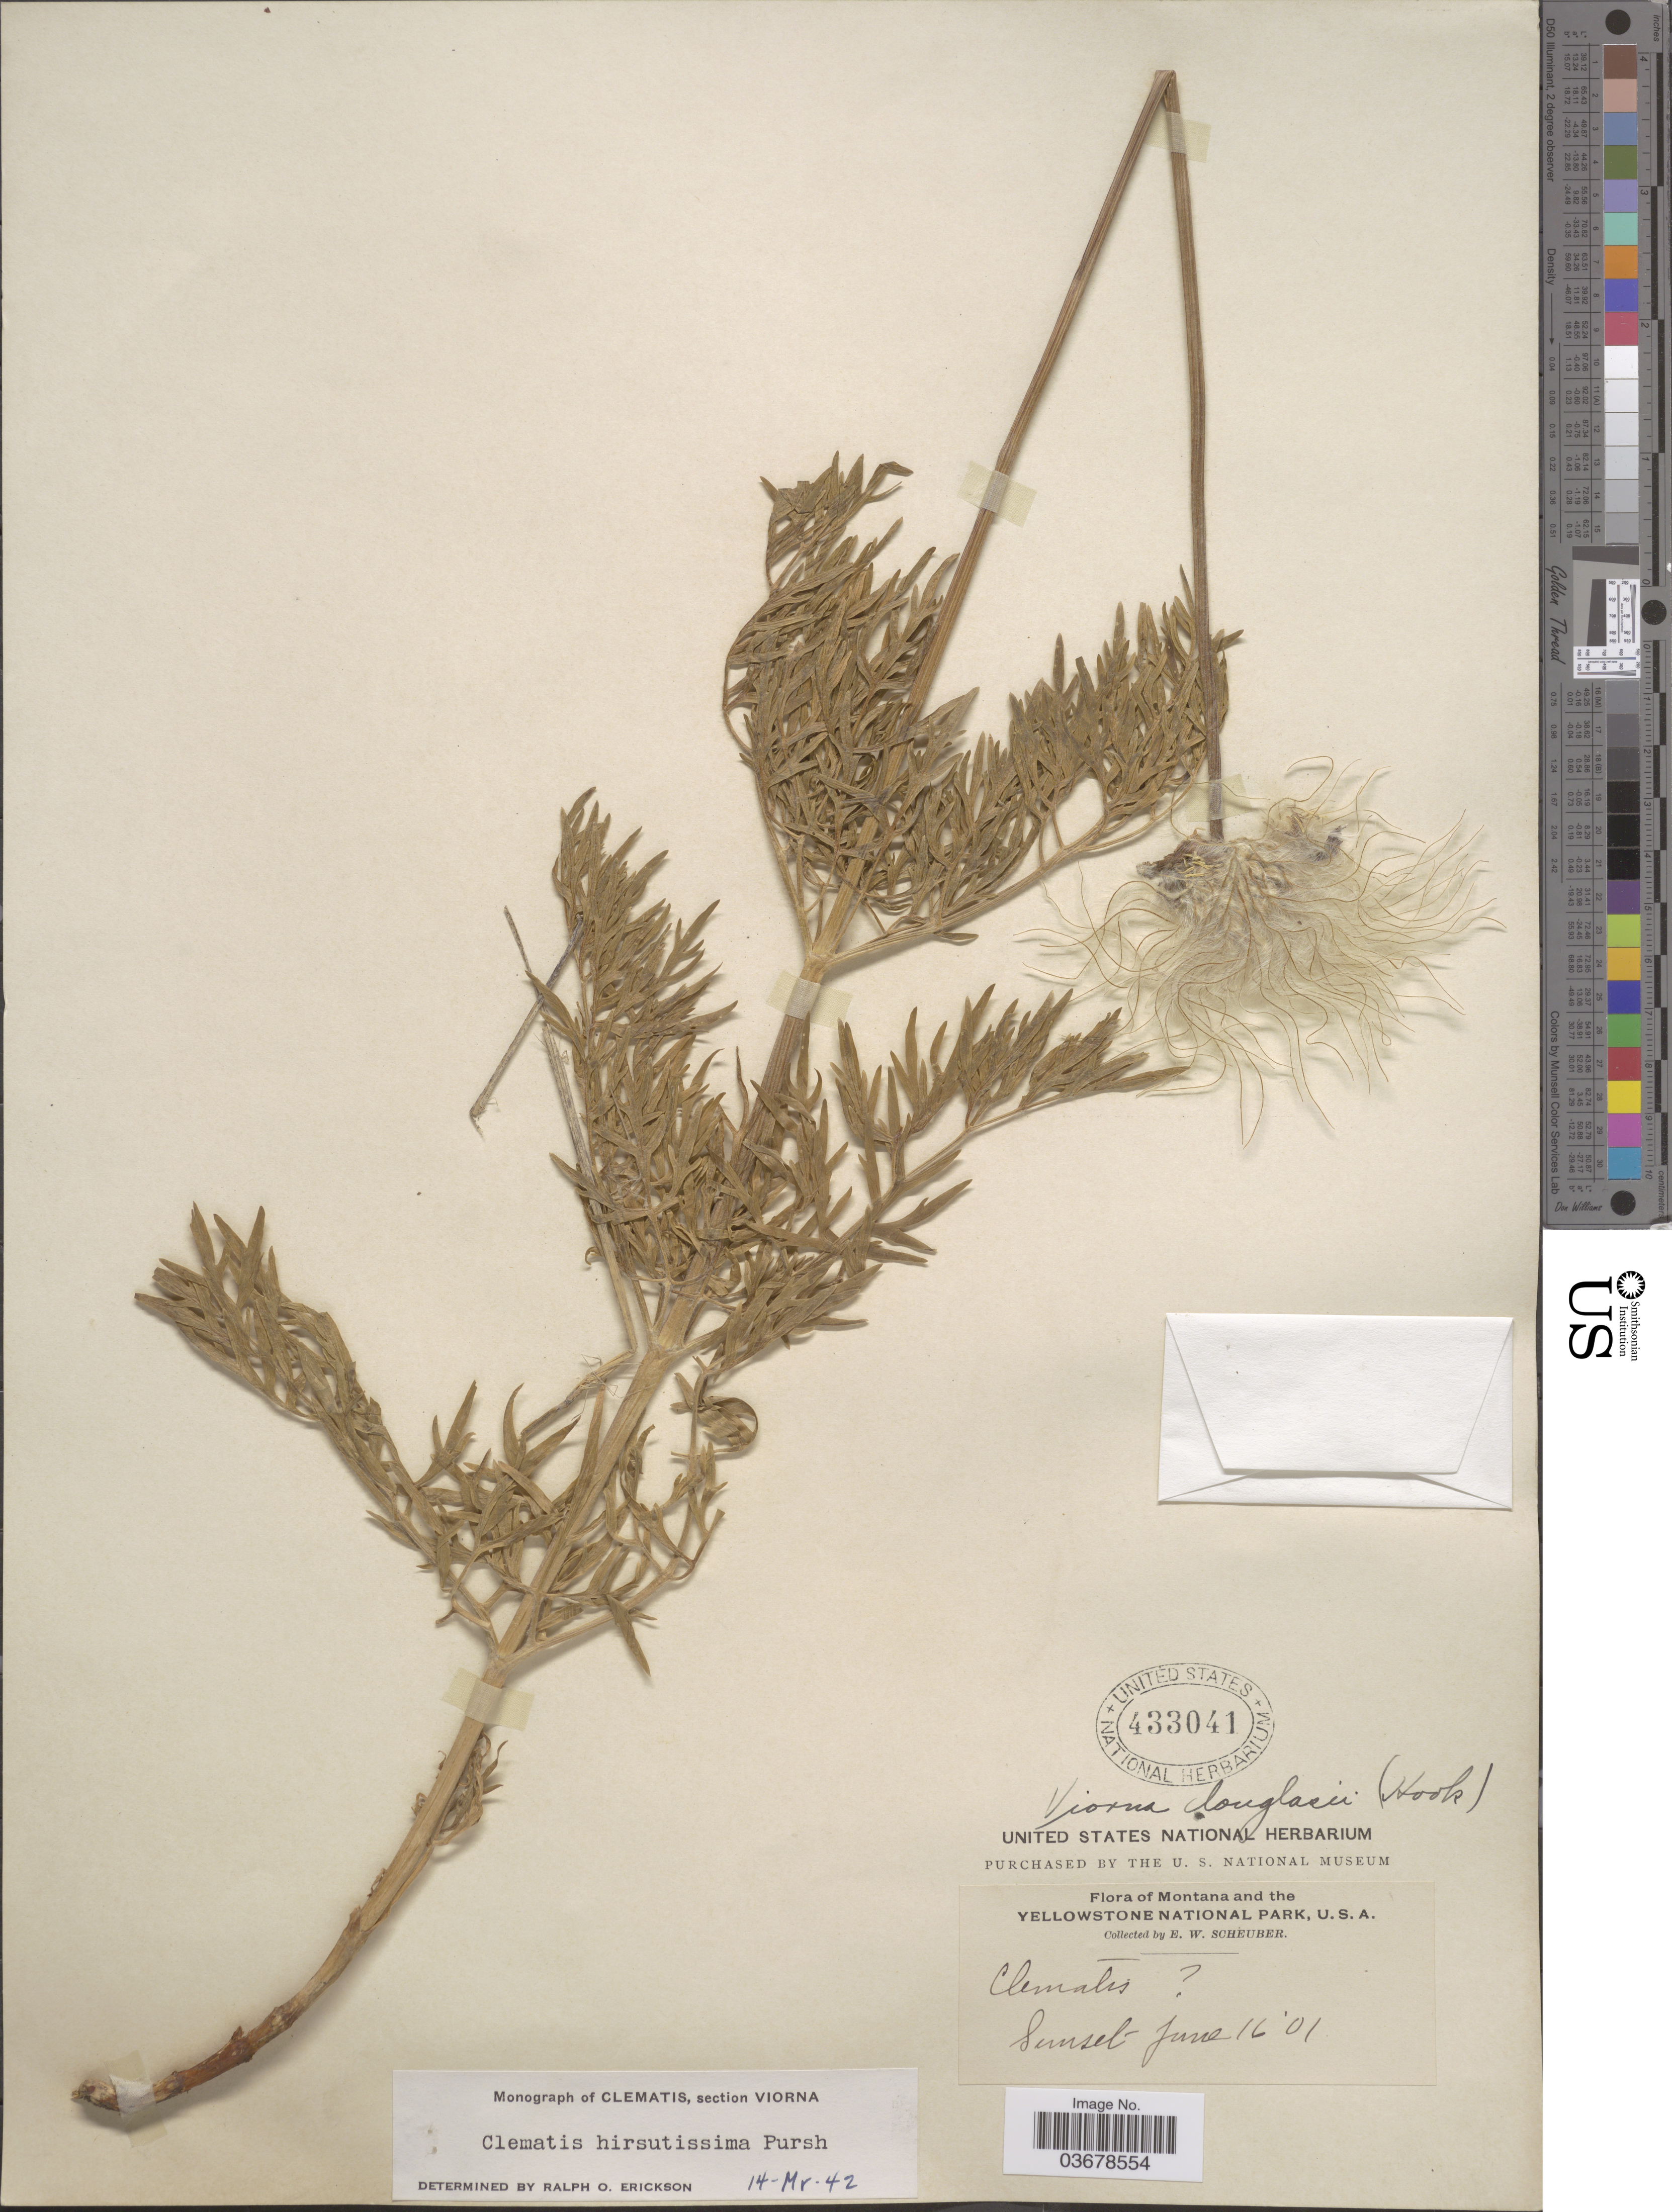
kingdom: Plantae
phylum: Tracheophyta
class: Magnoliopsida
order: Ranunculales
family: Ranunculaceae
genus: Clematis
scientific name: Clematis viorna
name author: L.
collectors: E. Scheuber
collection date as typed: Transcribed d/m/y: 16/6/1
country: United States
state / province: Montana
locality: Yellowstone National Park, U.S.A. Sunset.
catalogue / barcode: US 433041